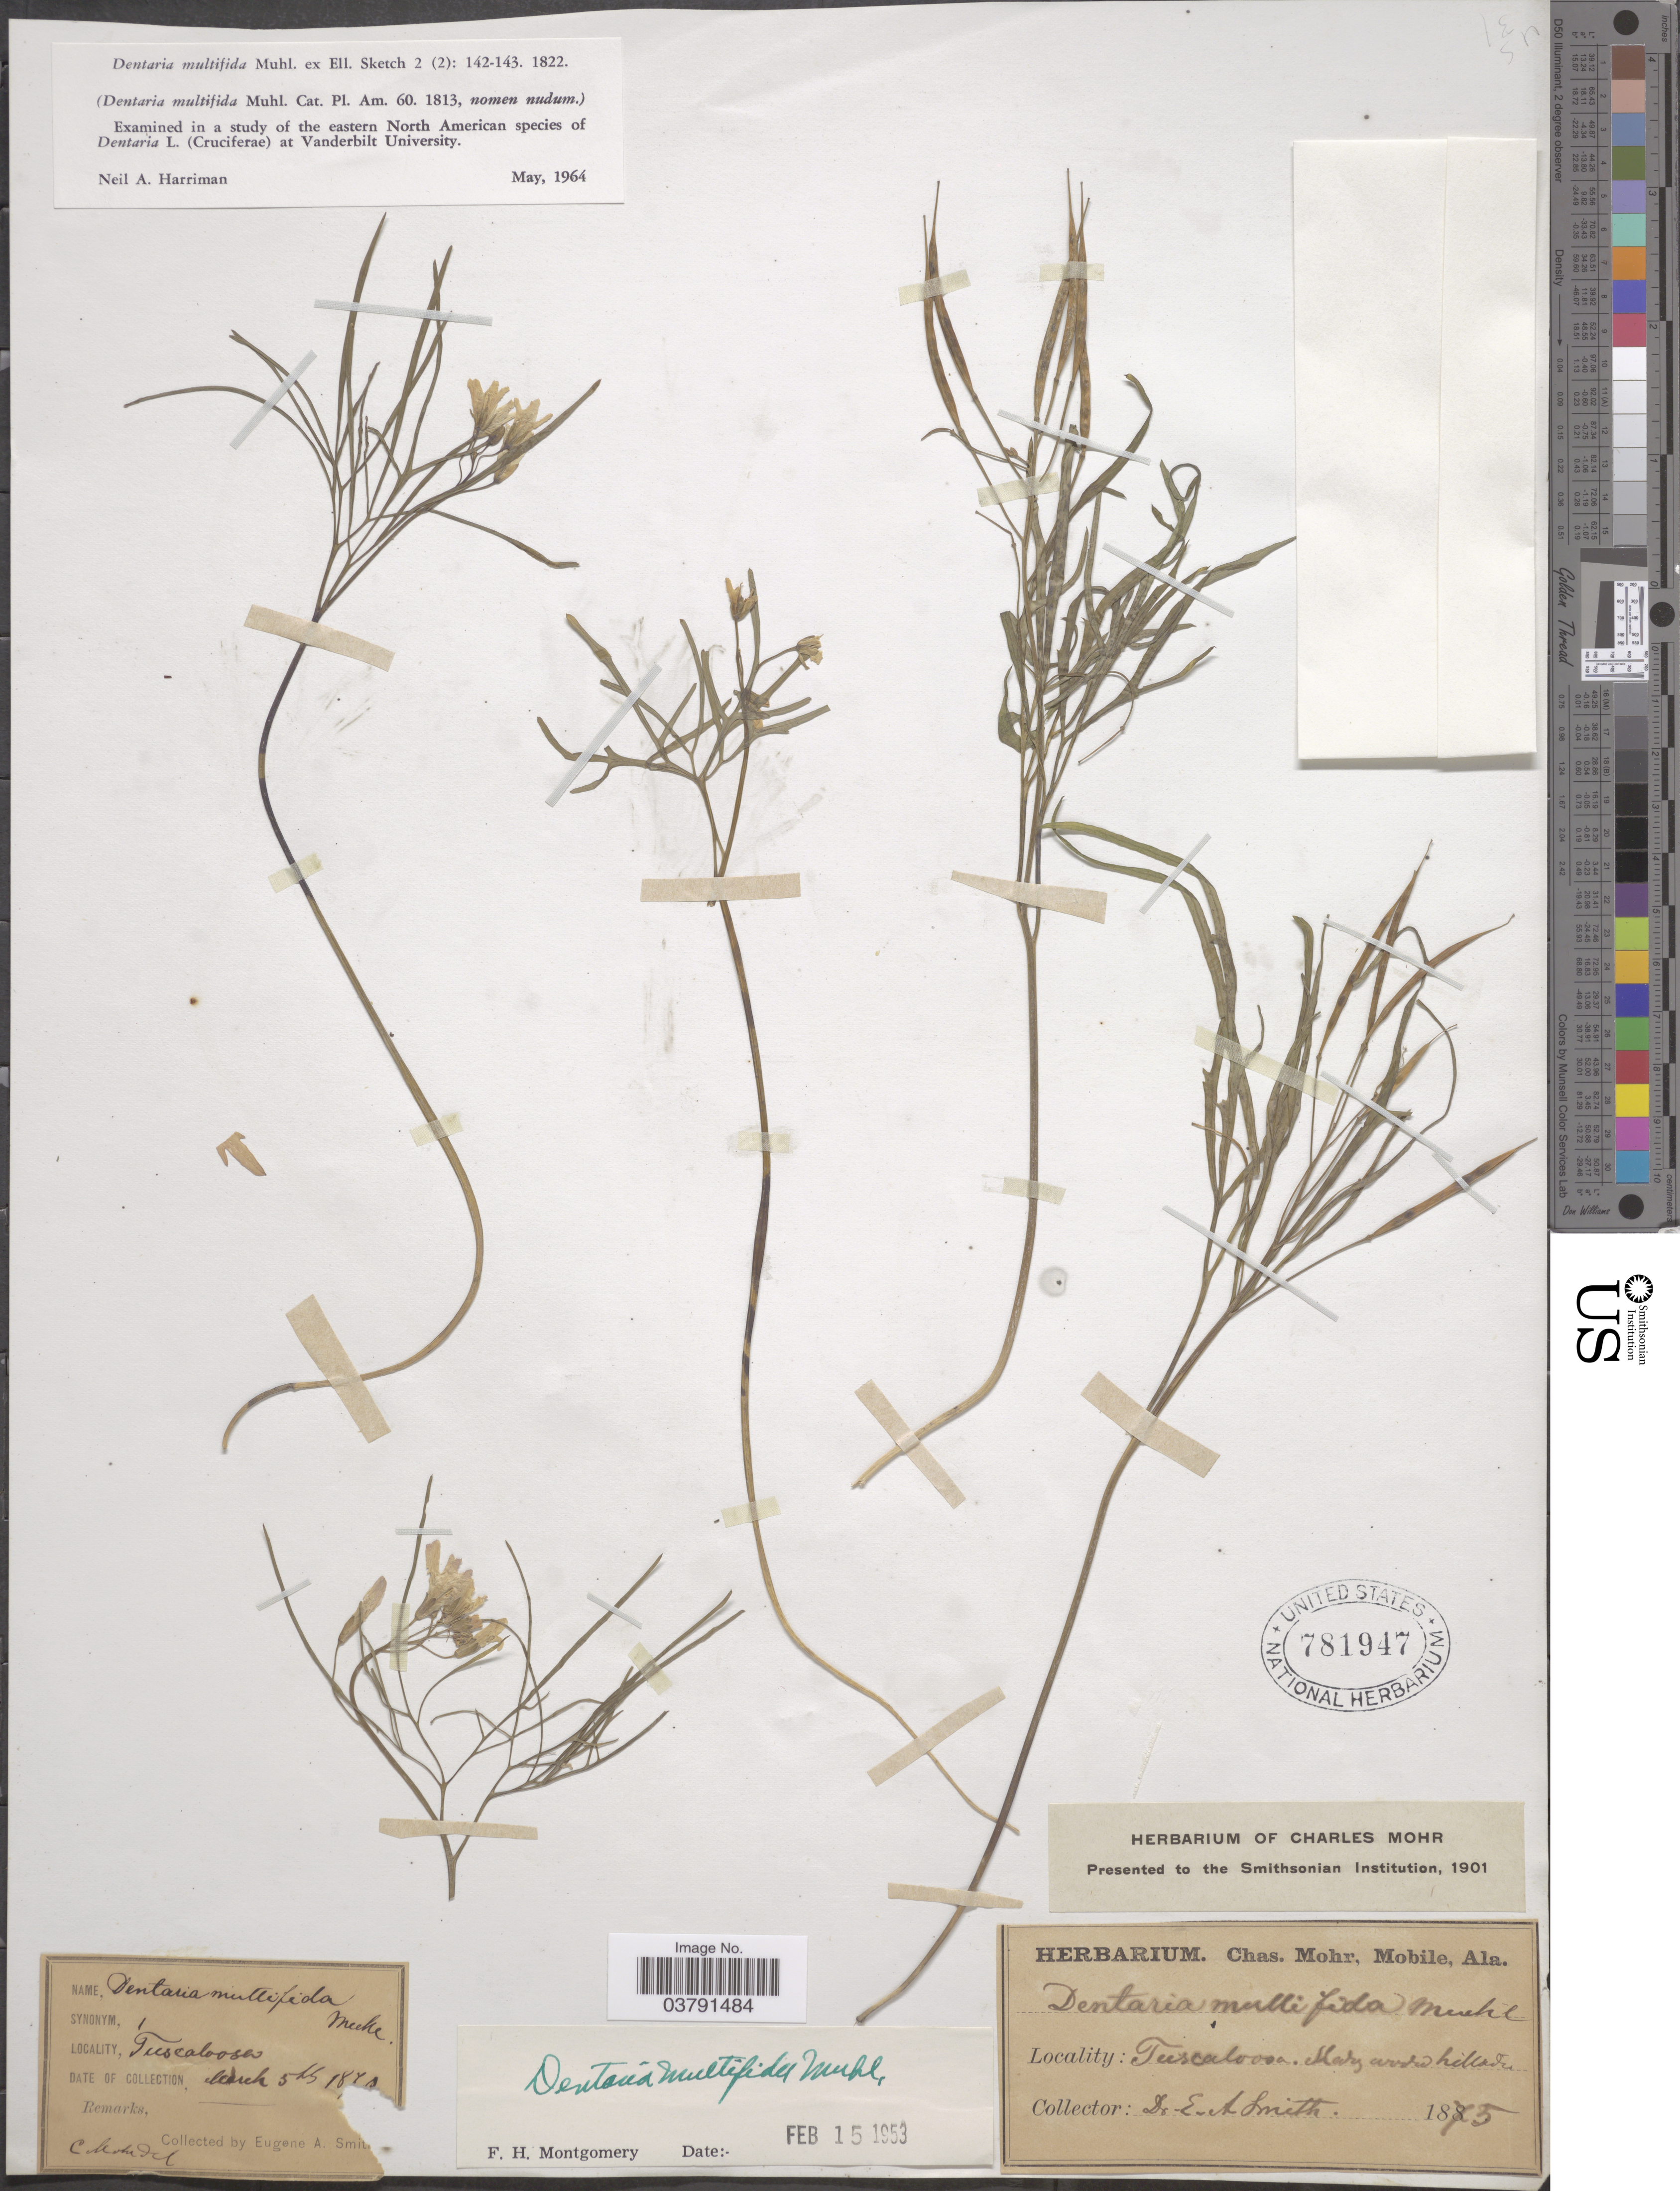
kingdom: Plantae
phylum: Tracheophyta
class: Magnoliopsida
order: Brassicales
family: Brassicaceae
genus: Dentaria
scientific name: Dentaria multifida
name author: Muhl. ex Elliott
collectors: E. A. Smith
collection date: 1875-03-05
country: United States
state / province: Alabama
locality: Tuscaloosa.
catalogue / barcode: US 781947